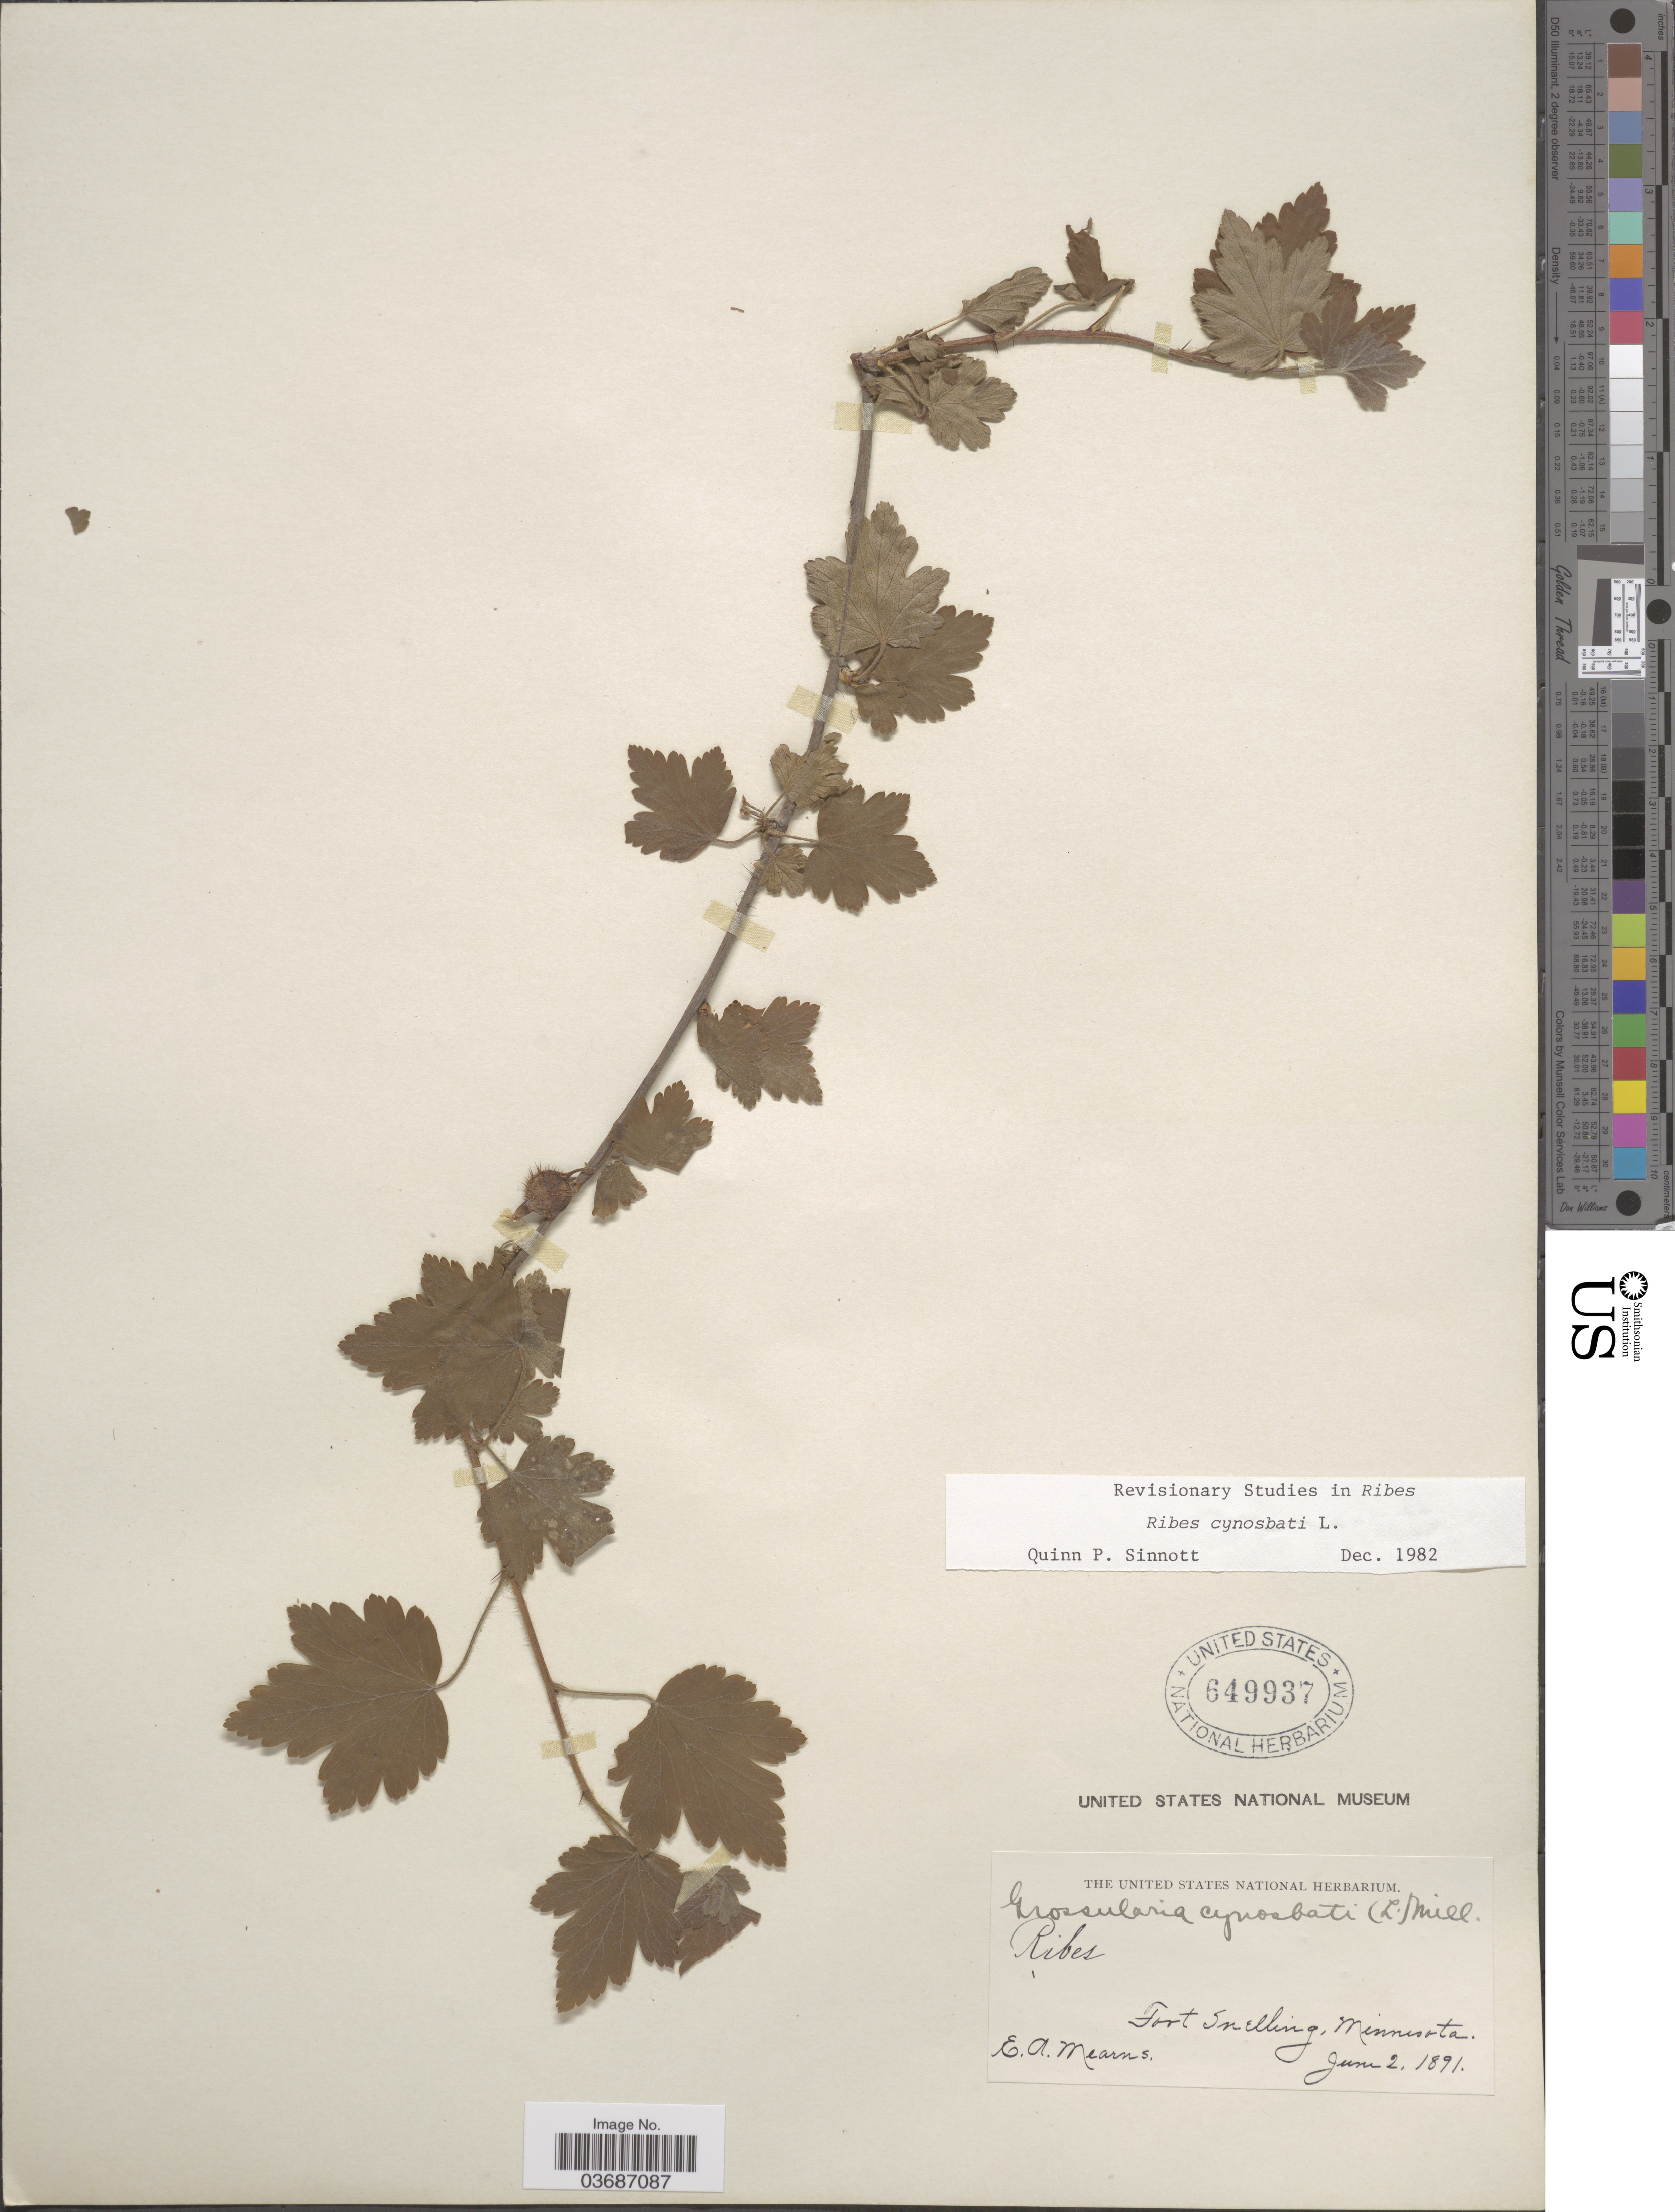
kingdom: Plantae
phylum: Tracheophyta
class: Magnoliopsida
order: Saxifragales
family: Grossulariaceae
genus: Ribes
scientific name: Ribes cynosbati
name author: L.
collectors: E. A. Mearns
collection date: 1891-06-02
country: United States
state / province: Minnesota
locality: Fort Snelling.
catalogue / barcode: US 649937